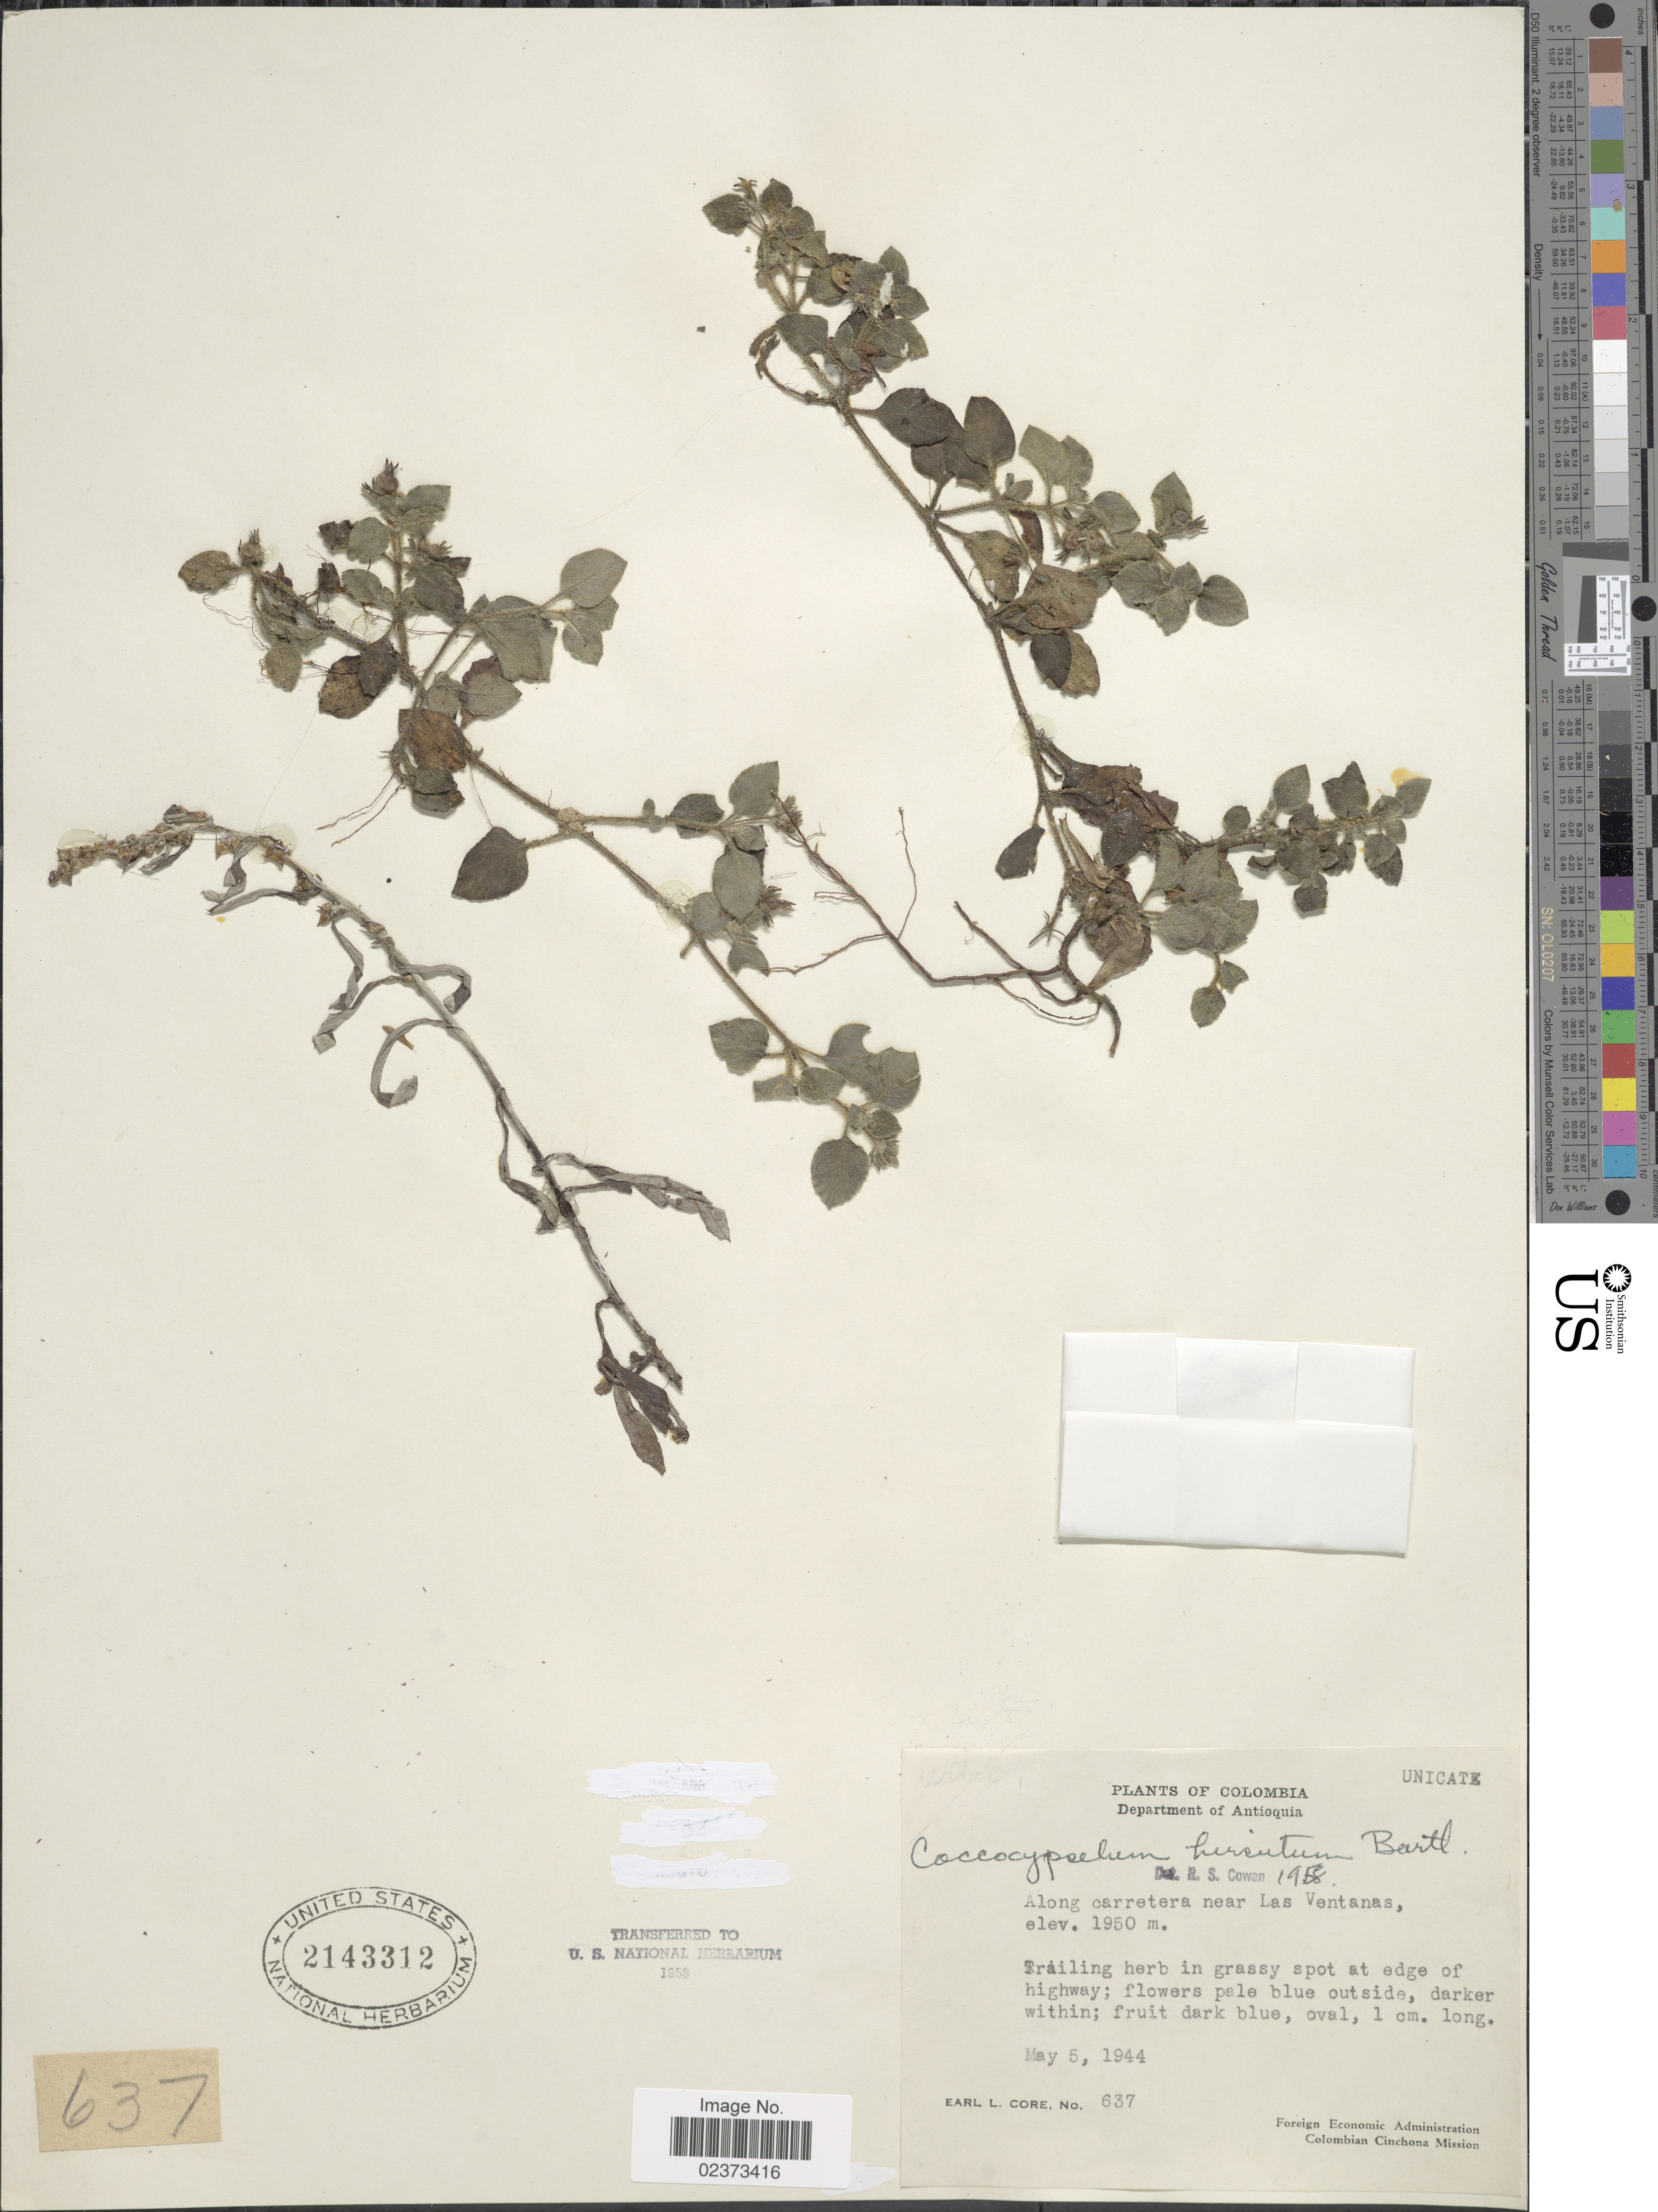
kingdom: Plantae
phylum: Tracheophyta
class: Magnoliopsida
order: Gentianales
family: Rubiaceae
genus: Coccocypselum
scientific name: Coccocypselum hirsutum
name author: Bartl. ex DC.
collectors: E. L. Core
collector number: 637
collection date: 1944-05-05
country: Colombia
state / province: Antioquia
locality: Along carretera near Las Ventanas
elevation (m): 1950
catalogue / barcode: US 2143312